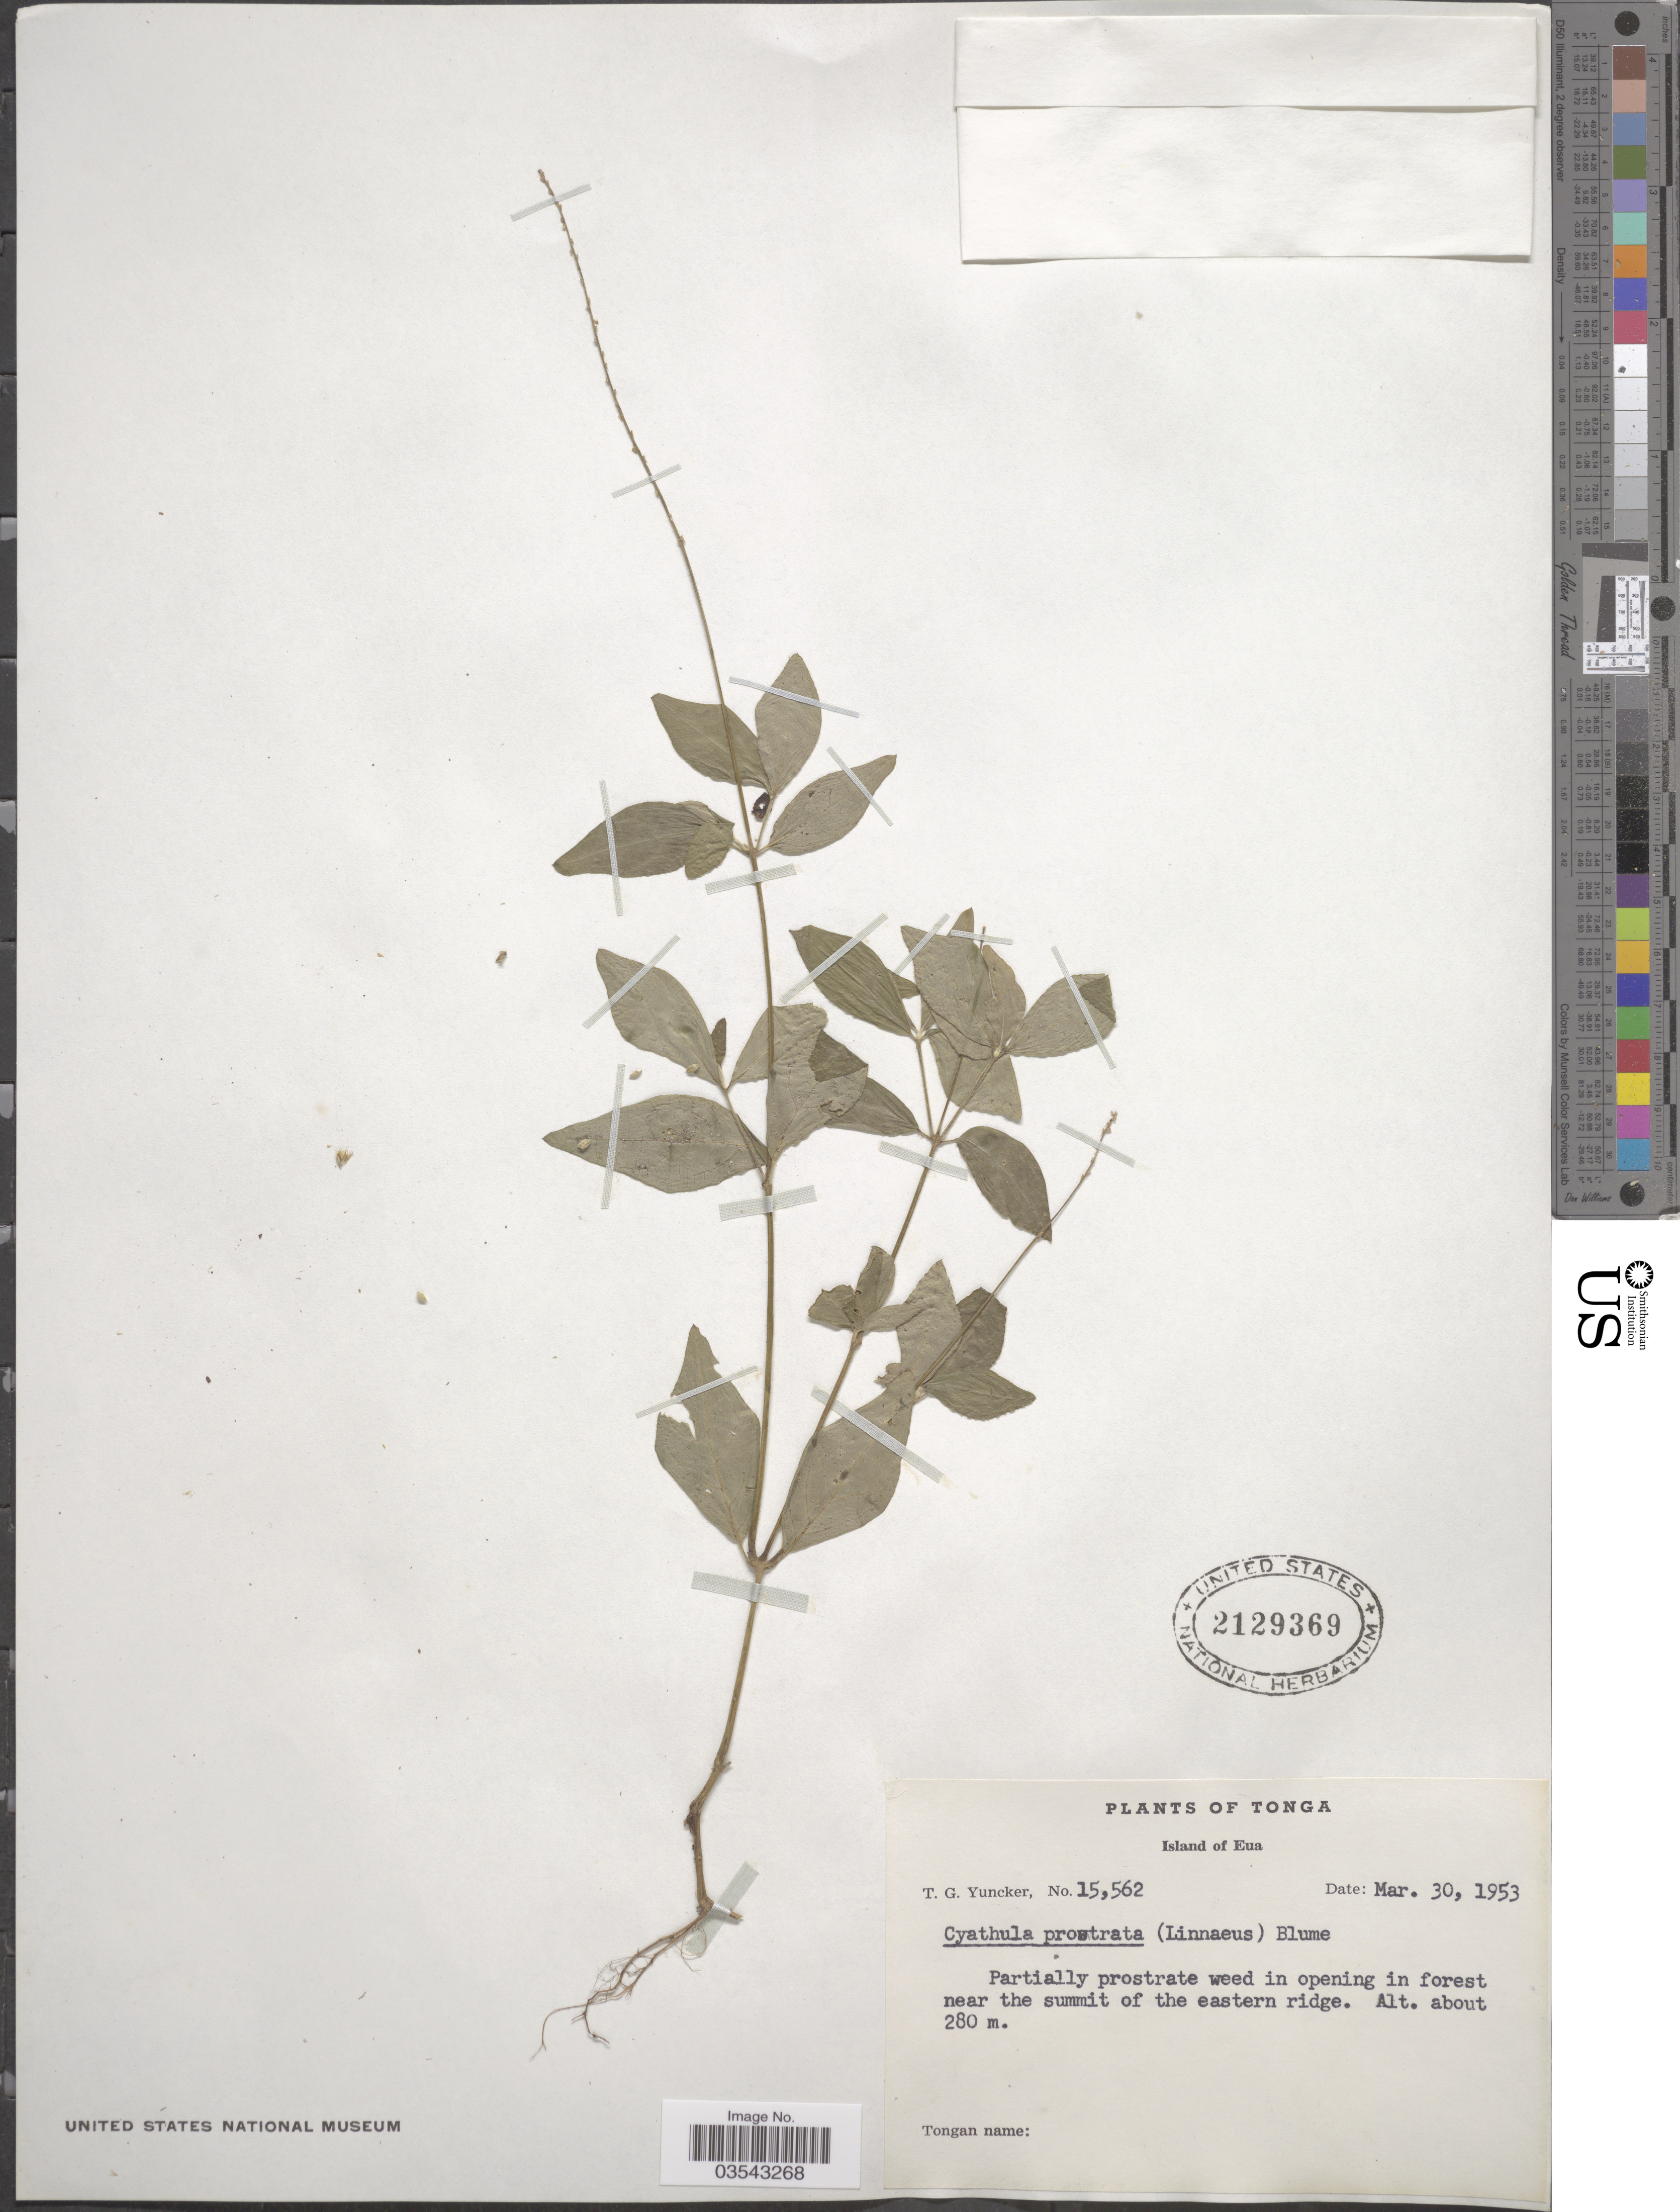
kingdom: Plantae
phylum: Tracheophyta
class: Magnoliopsida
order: Caryophyllales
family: Amaranthaceae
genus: Cyathula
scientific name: Cyathula prostrata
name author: (L.) Blume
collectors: T. G. Yuncker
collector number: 15562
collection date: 1953-03-30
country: Tonga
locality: Island of Eua. in opening in forest near the summit of the eastern ridge.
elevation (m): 280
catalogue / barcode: US 2129369